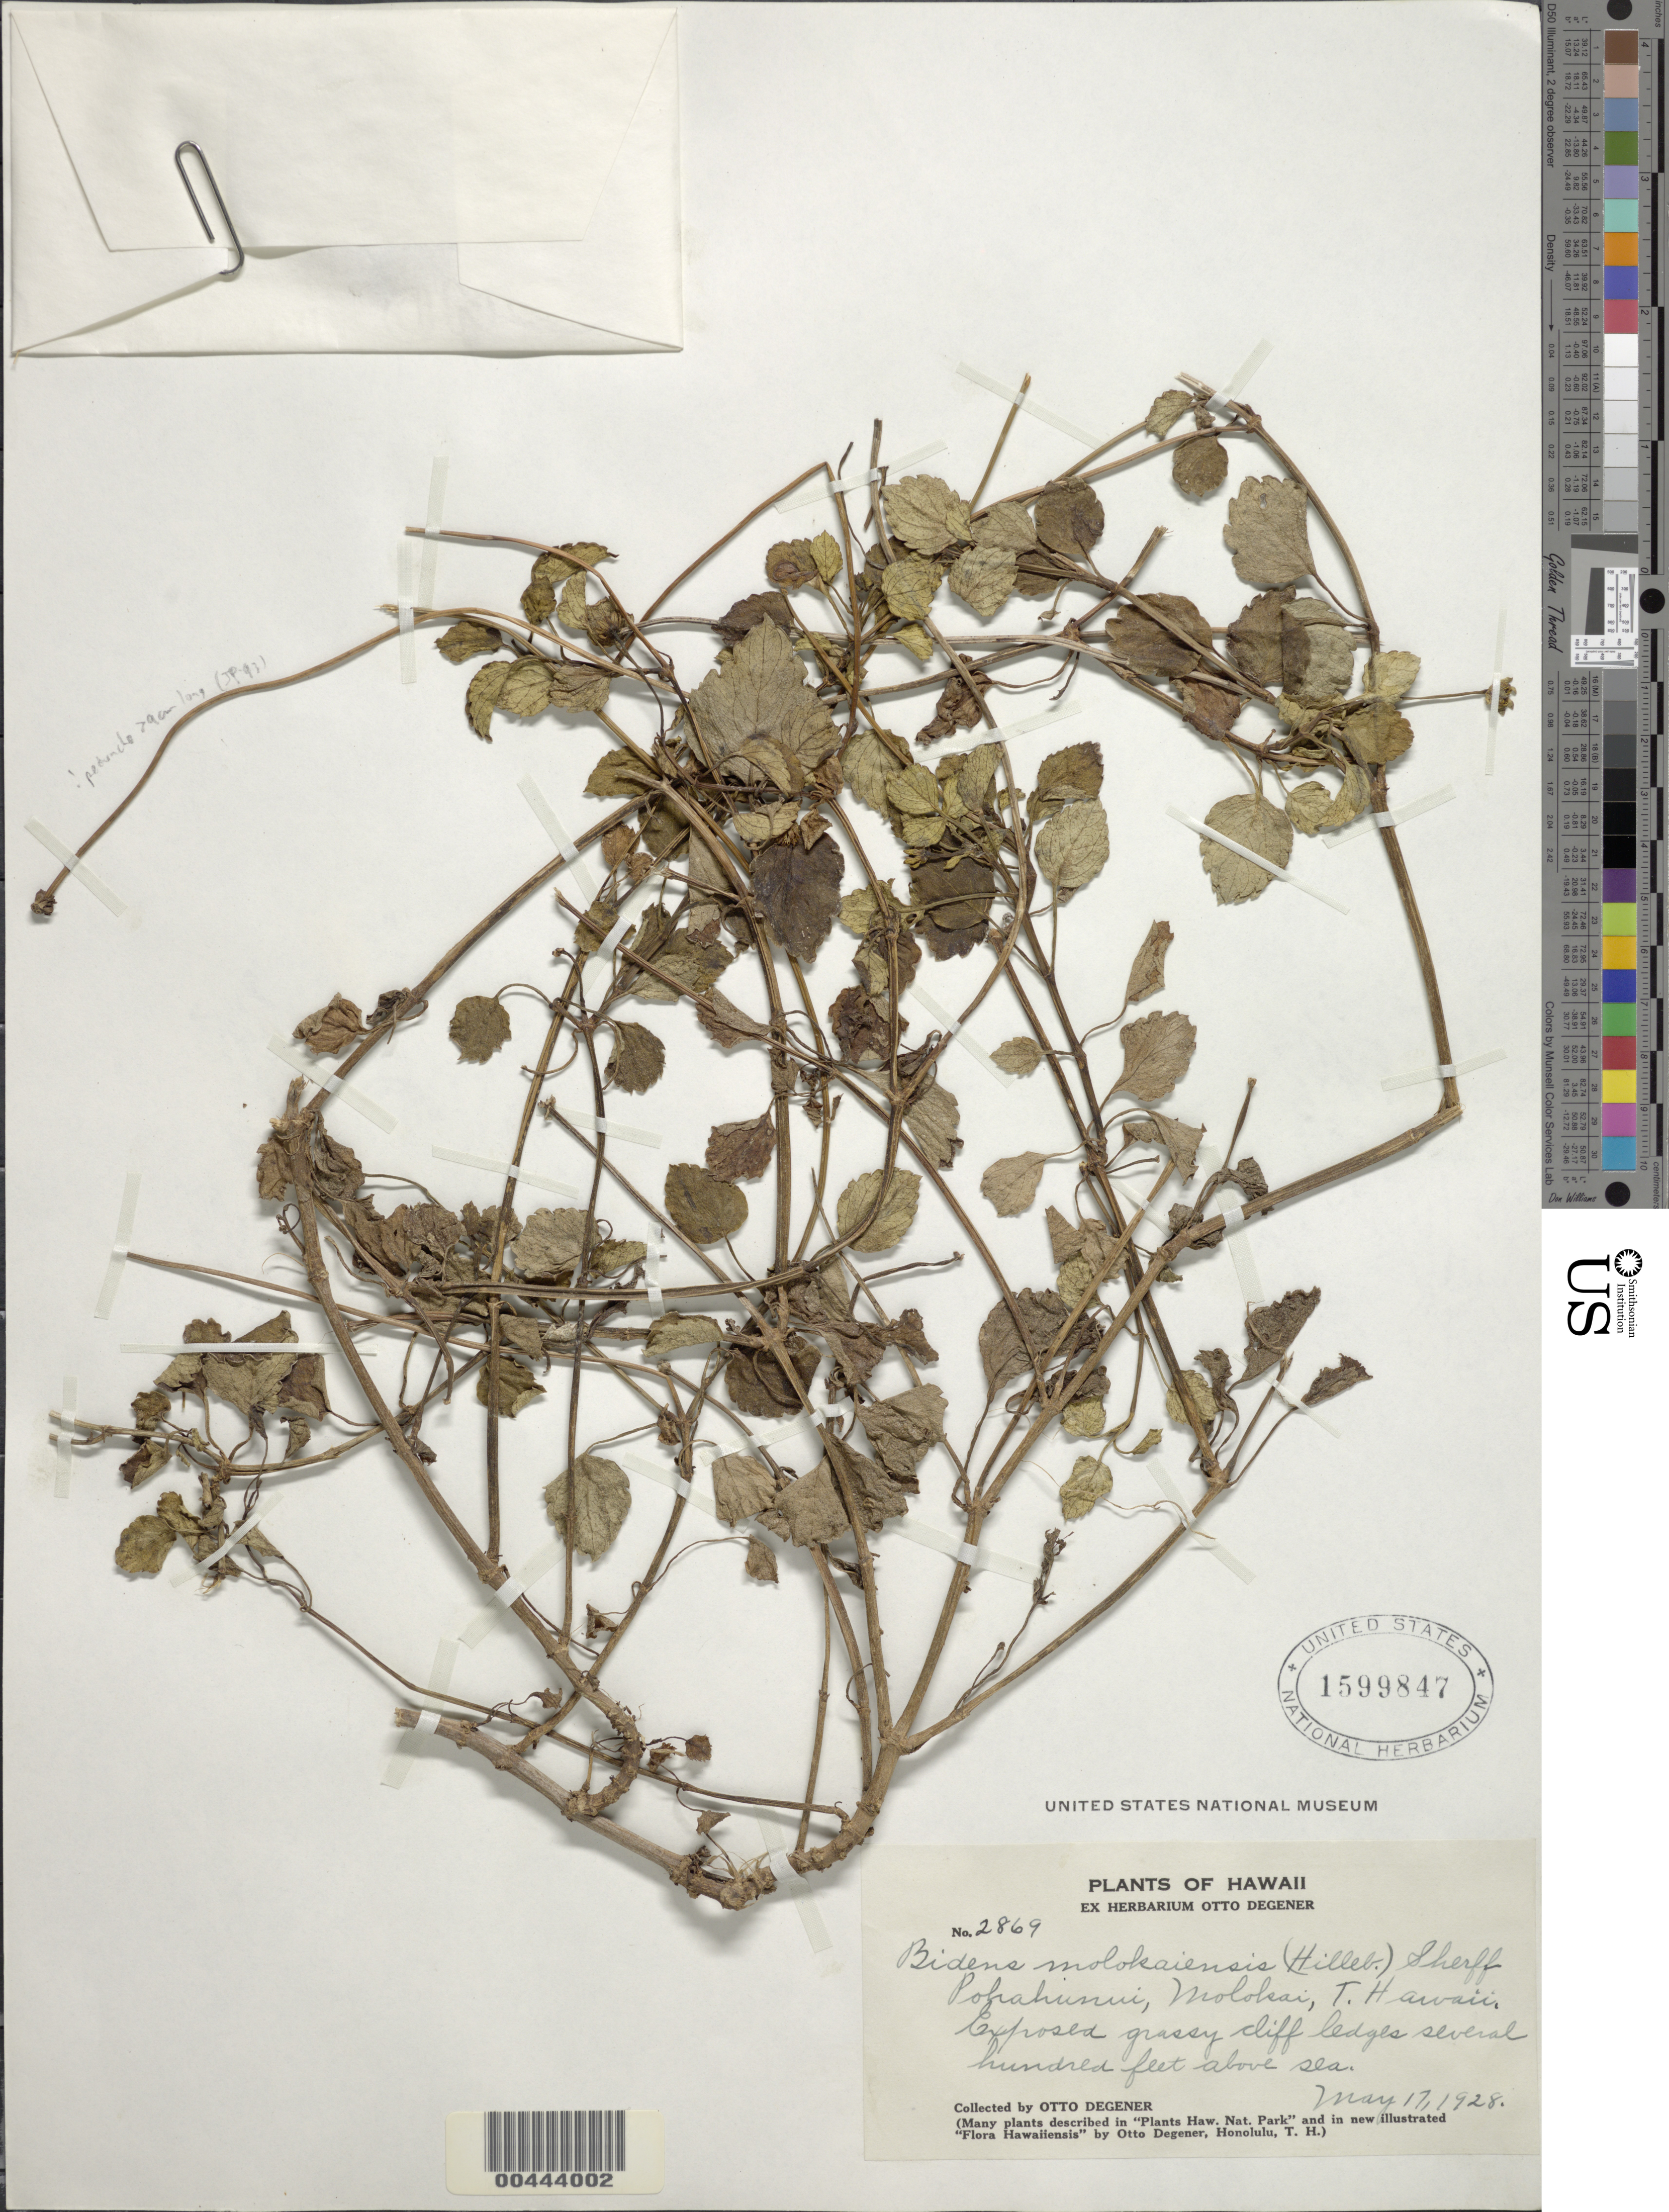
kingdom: Plantae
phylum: Tracheophyta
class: Magnoliopsida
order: Asterales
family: Asteraceae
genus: Bidens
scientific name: Bidens molokaiensis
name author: (Hillebr.) Sherff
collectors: O. Degener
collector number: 2869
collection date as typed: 17 May 1928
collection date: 1928-05-17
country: United States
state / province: Hawaii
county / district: Maui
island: Moloka'i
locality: Pohahunui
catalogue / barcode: US 1599847